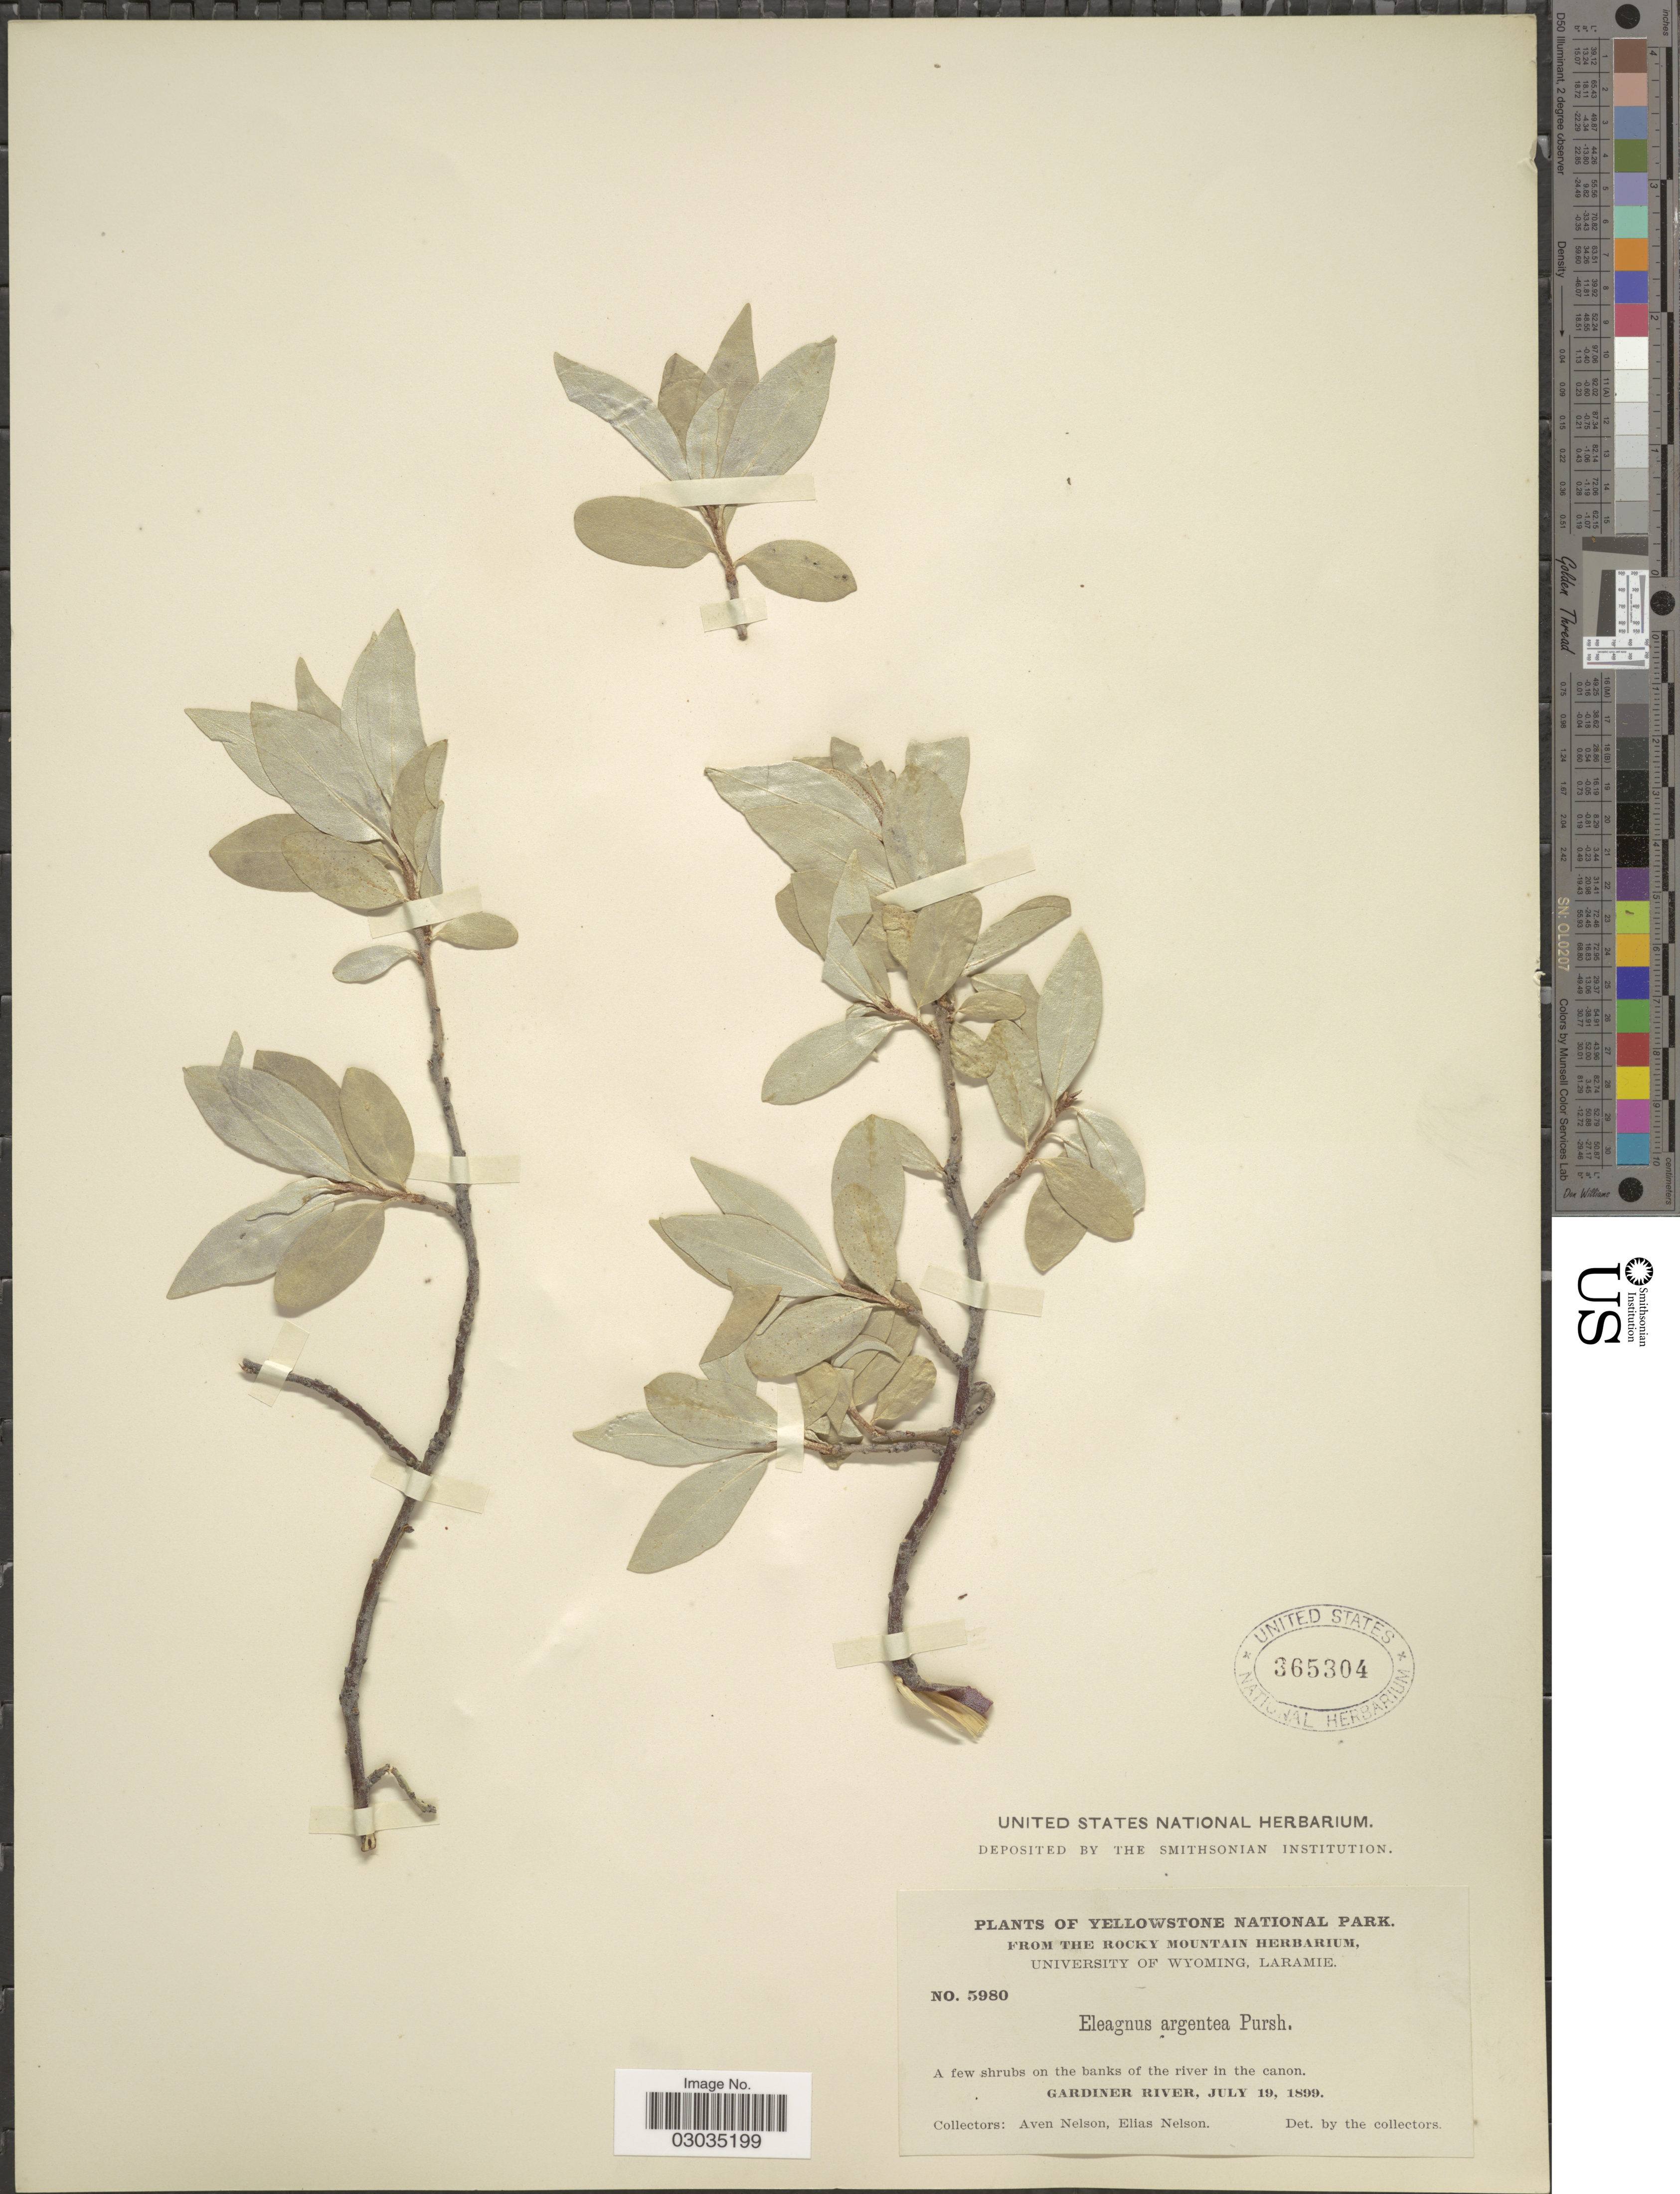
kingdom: Plantae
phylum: Tracheophyta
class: Magnoliopsida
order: Rosales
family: Elaeagnaceae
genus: Elaeagnus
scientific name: Elaeagnus commutata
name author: Bernh. ex Rydb.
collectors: A. Nelson & E. Nelson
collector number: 5980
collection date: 1899-07-19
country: United States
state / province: Montana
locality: Yellowstone National Park, Gardiner River, A few shrubs on the banks of the river in the canon.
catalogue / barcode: US 365304